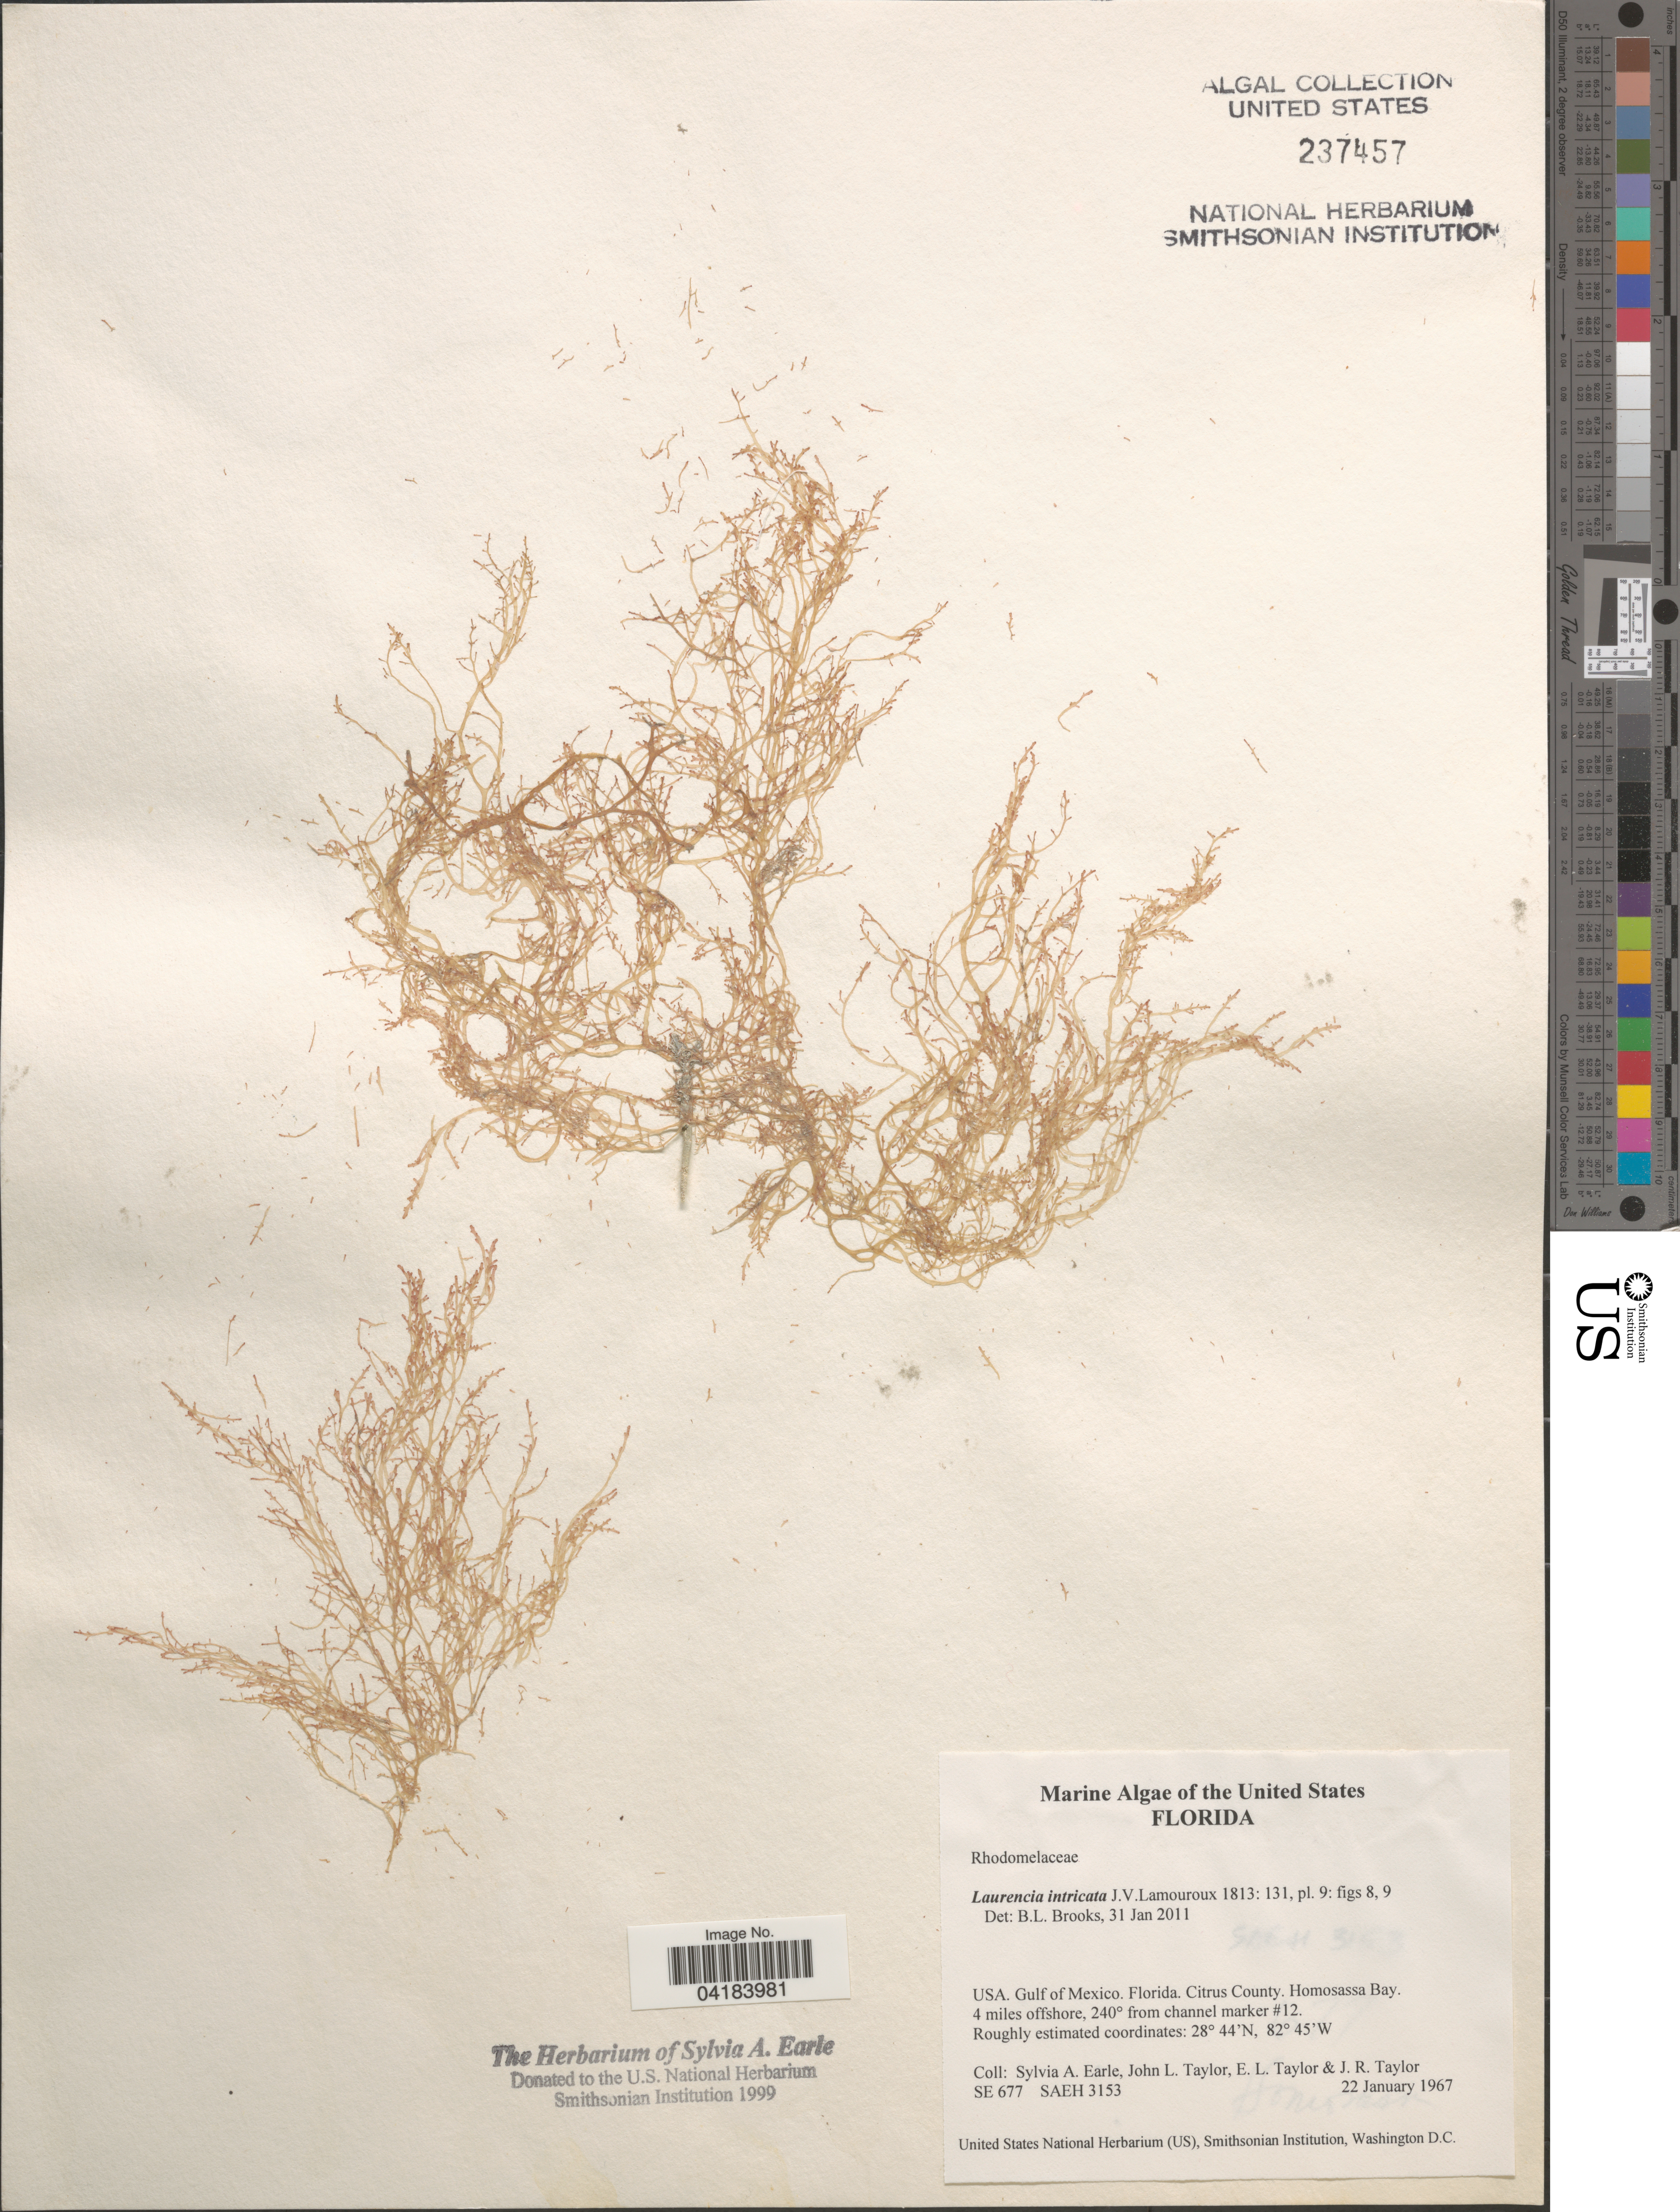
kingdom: Plantae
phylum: Rhodophyta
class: Florideophyceae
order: Ceramiales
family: Rhodomelaceae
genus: Laurencia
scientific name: Laurencia intricata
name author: J.V.Lamouroux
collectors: S. A. Earle, J. L. Taylor, E. L. Taylor & J. R. Taylor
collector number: SE677/SAEH3153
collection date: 1967-01-22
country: United States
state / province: Florida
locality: Gulf of Mexico. Citrus County. Homosassa Bay. 4 miles offshore, 240° from channel marker #12.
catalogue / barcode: US 237457